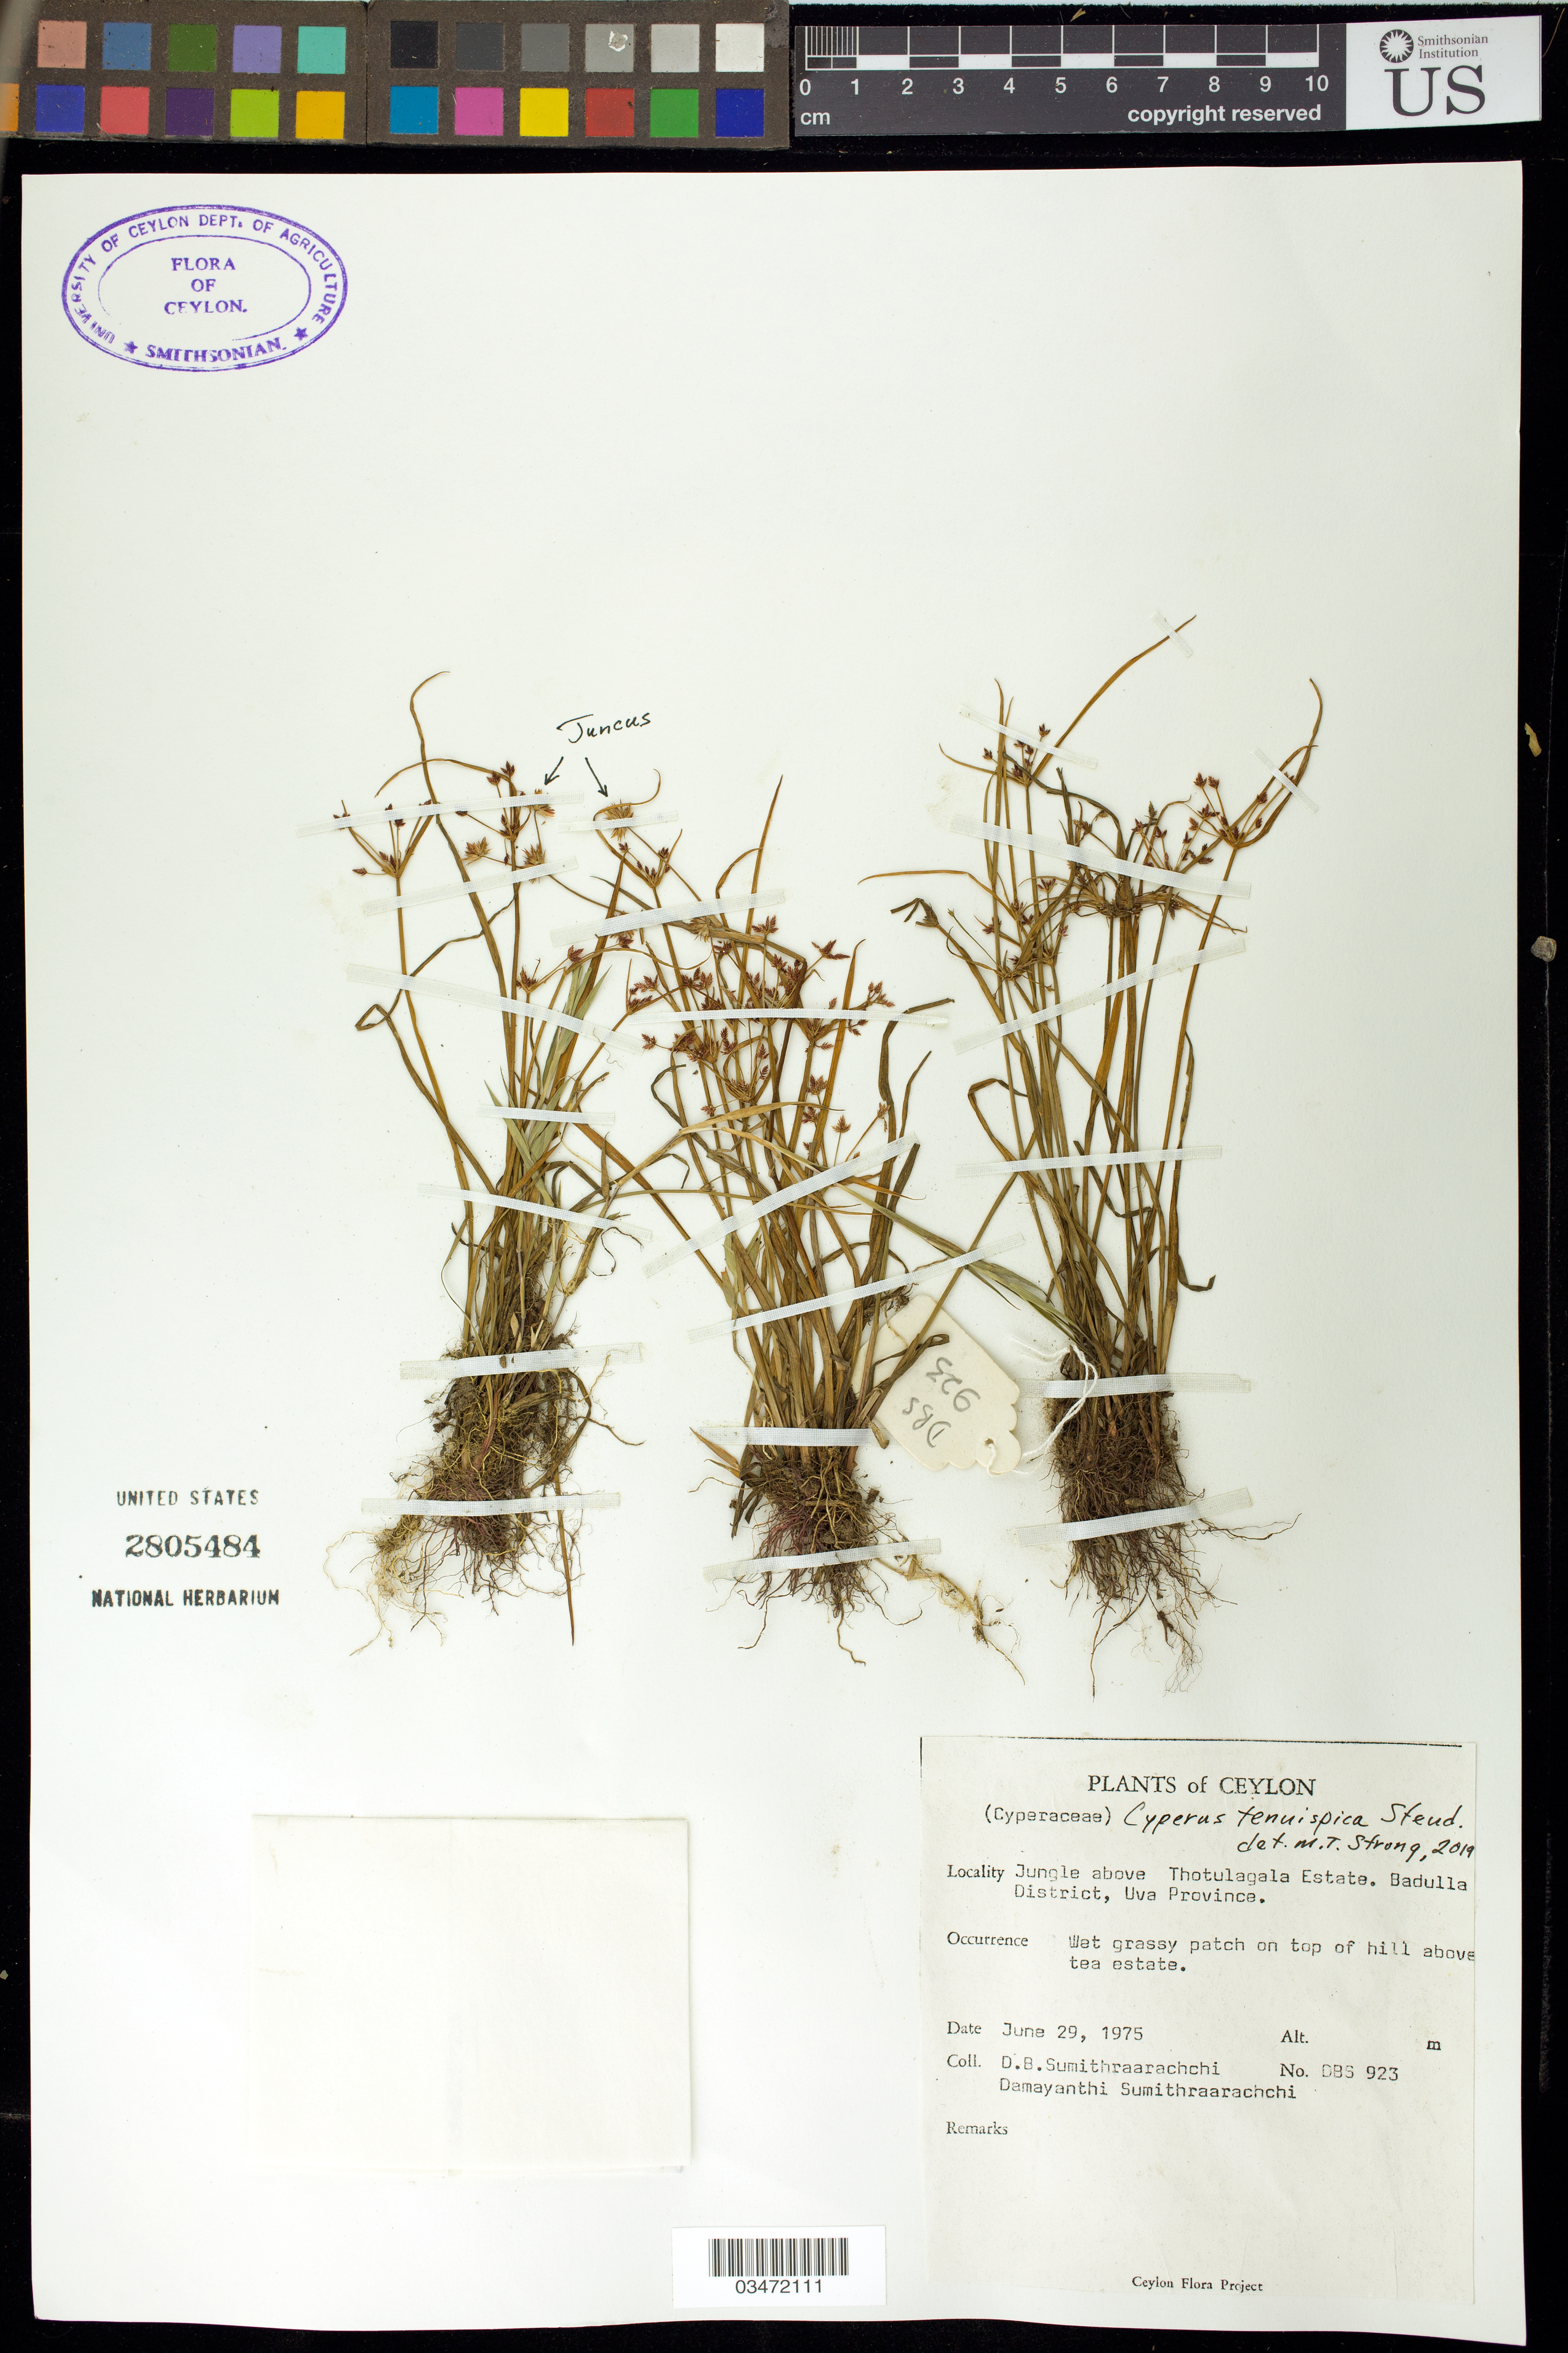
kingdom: Plantae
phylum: Tracheophyta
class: Liliopsida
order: Poales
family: Cyperaceae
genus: Cyperus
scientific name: Cyperus tenuispica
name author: Steud.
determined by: Strong, M. T., (US), Smithsonian Institution - National Museum of Natural History (UNITED STATES)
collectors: D. B. Sumithraarachchi & D. Sumithraarachchi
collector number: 923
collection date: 1975-06-29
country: Sri Lanka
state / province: Uva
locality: Badulla District, above Thotulagala Estate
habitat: Wet grassy patch on top of hill above tea estate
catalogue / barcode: US 2805484